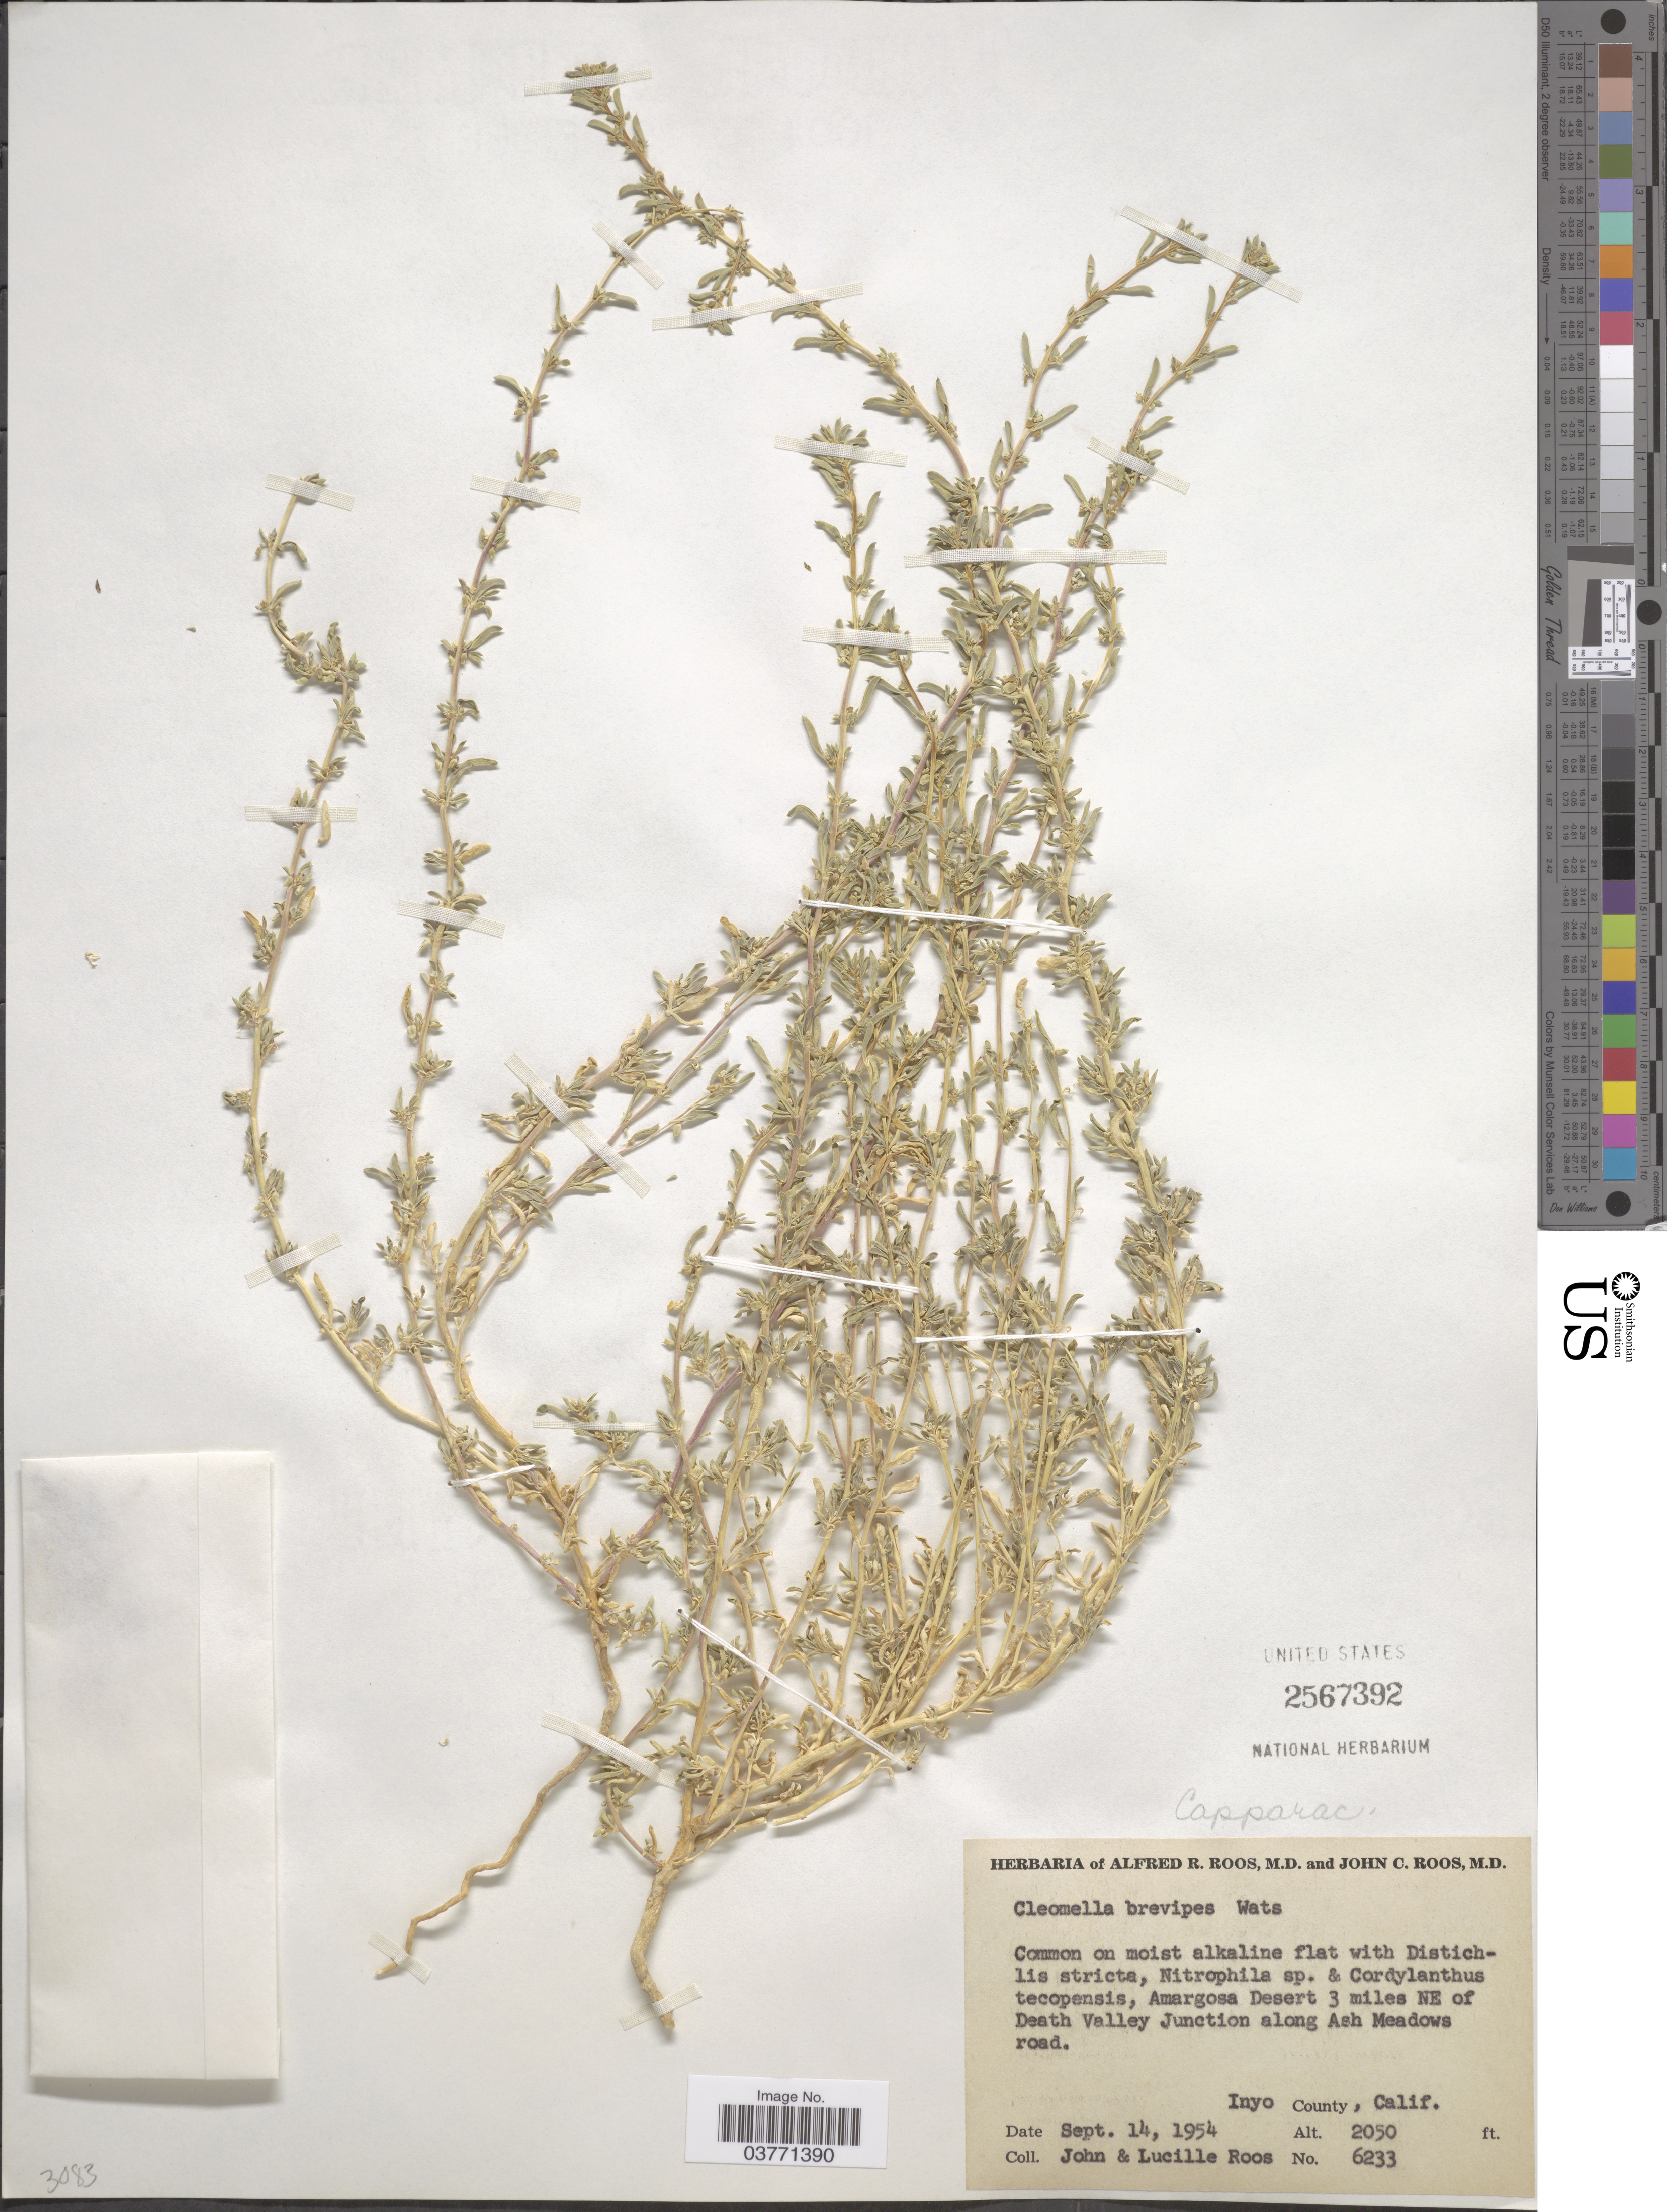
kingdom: Plantae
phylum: Tracheophyta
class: Magnoliopsida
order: Brassicales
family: Cleomaceae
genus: Cleomella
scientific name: Cleomella brevipes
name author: S. Watson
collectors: J. C. Roos & L. Roos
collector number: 6233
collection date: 1954-09-14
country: United States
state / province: California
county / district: Inyo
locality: Amargosa Desert 3 miles NE of Death Valley Junction along Ash Meadows road. Inyo County.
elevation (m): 625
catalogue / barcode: US 2567392